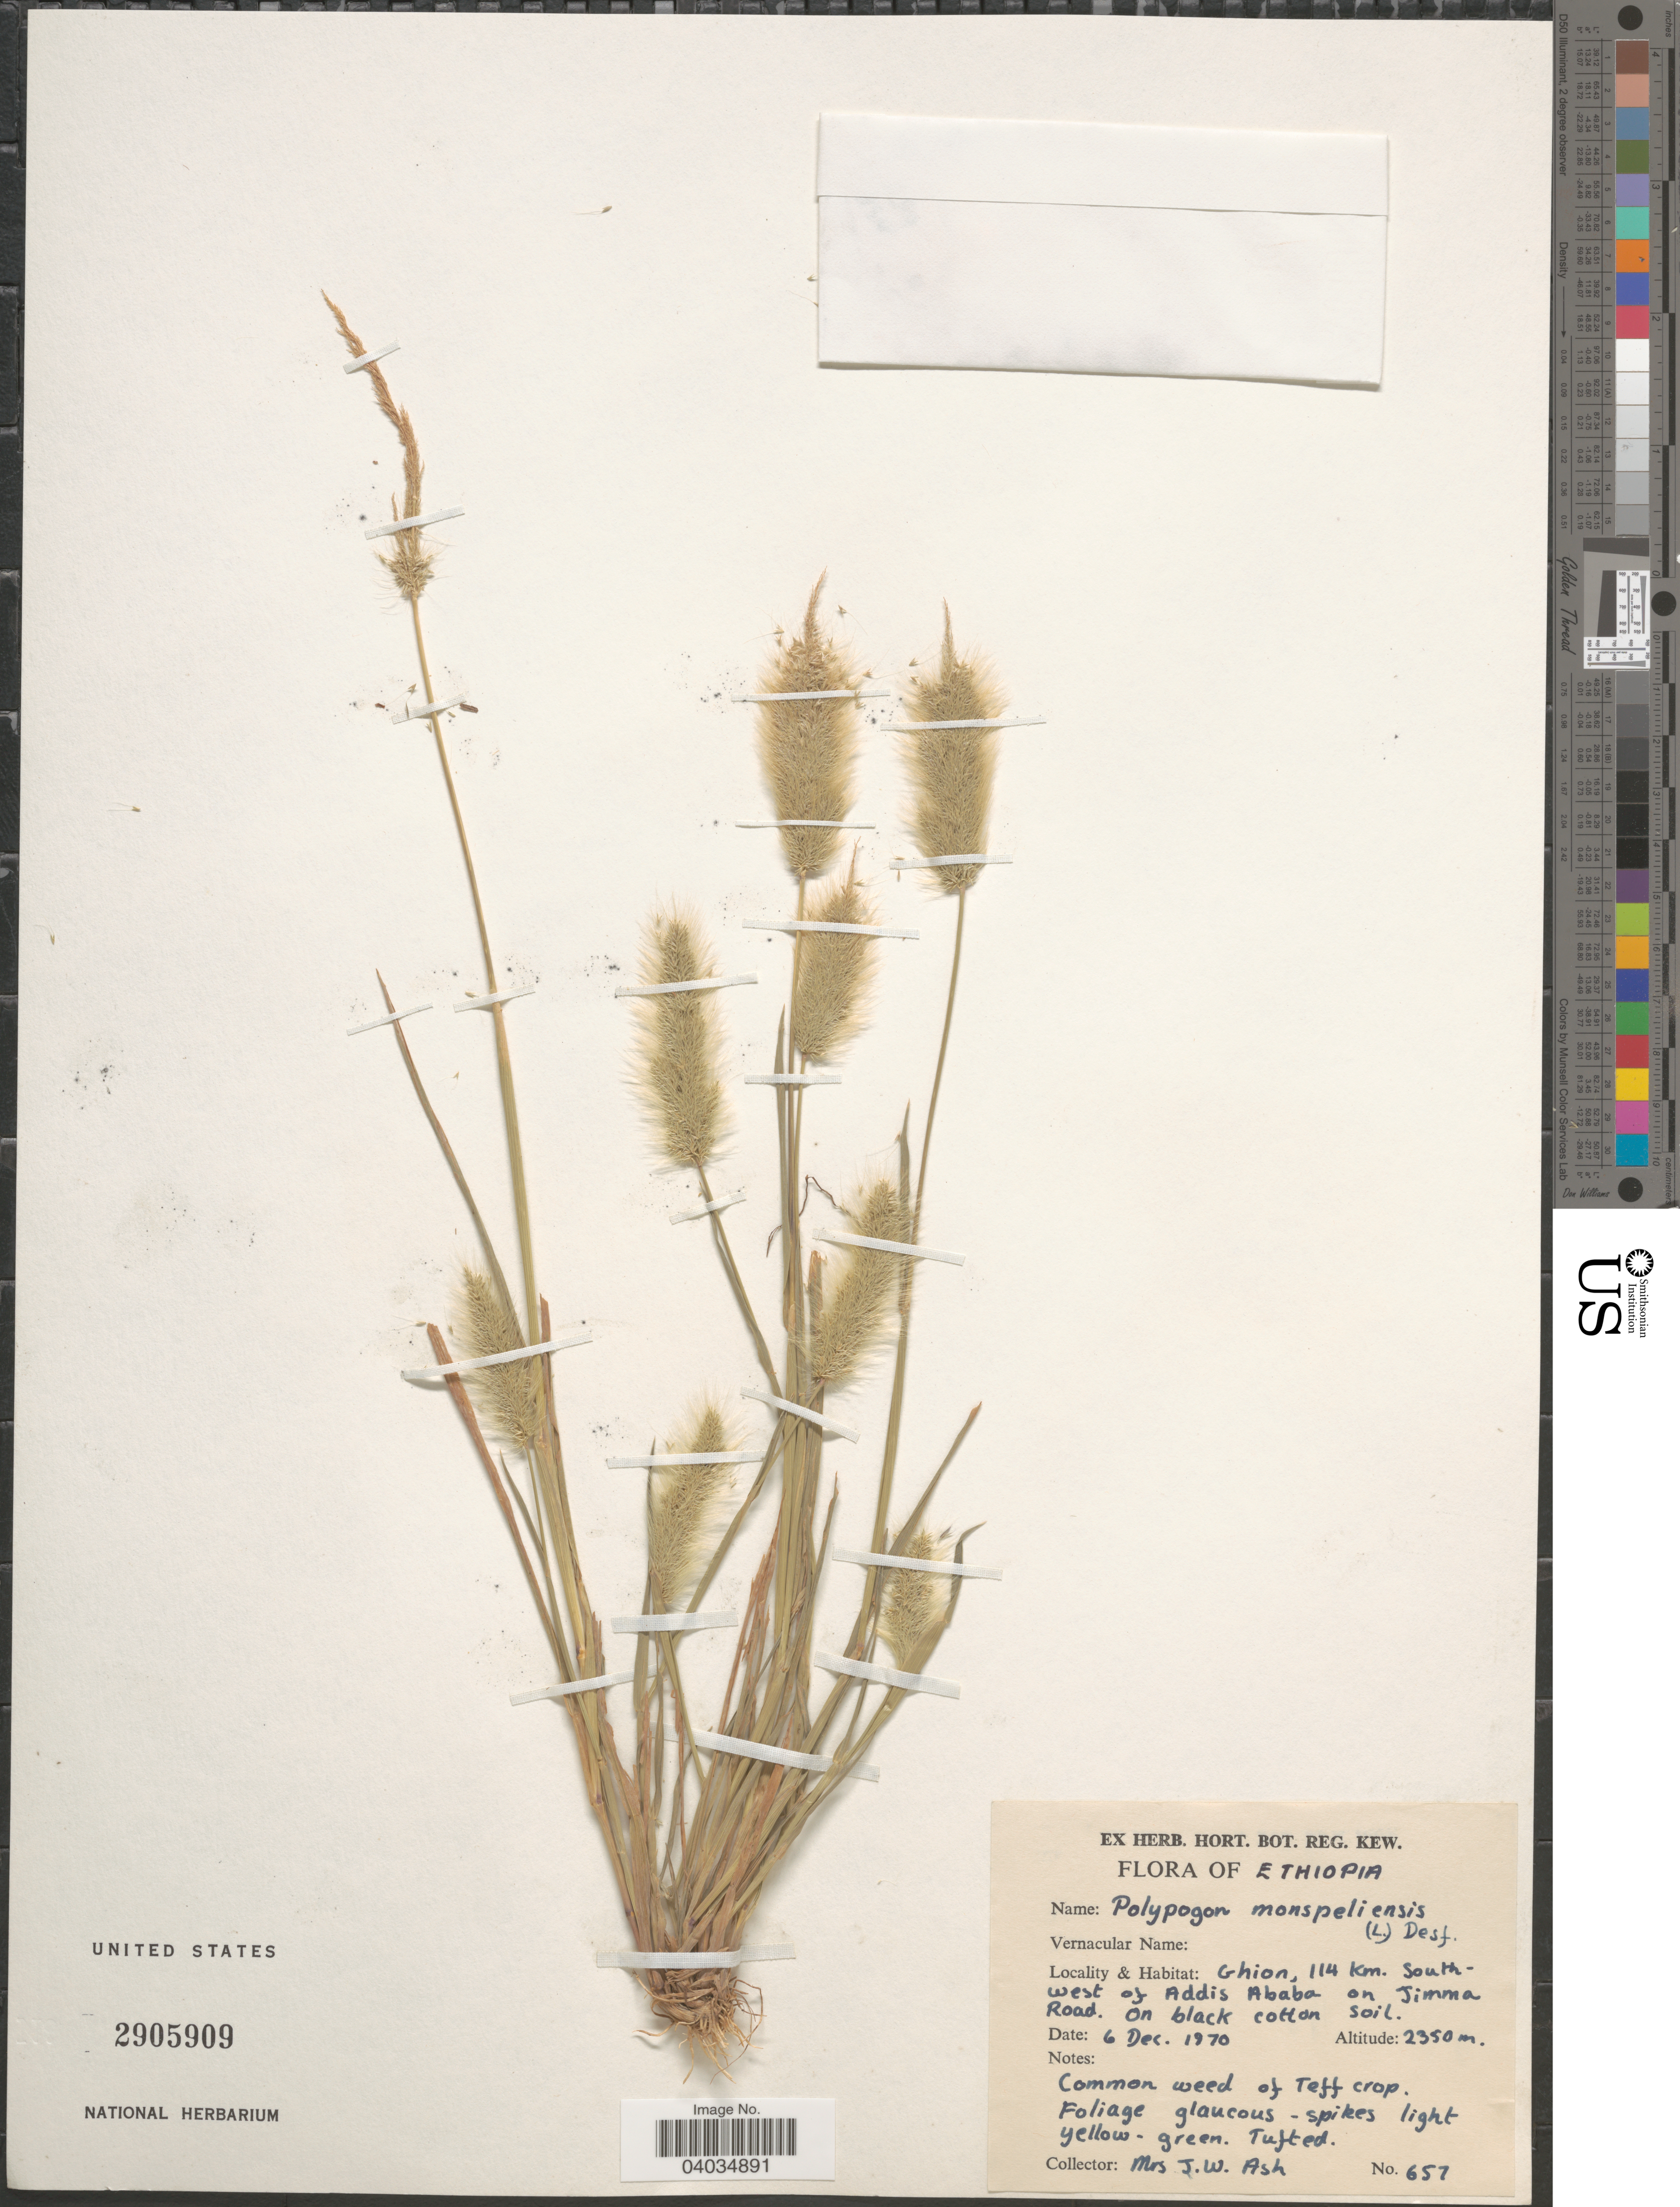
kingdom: Plantae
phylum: Tracheophyta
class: Liliopsida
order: Poales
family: Poaceae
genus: Polypogon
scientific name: Polypogon monspeliensis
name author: (L.) Desf.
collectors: J. Ash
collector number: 657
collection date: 1970-12-06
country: Ethiopia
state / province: Addis Ababa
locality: Ghion, 114 km. South-West of Addis Ababa on Jimma Road.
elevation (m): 2350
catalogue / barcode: US 2905909